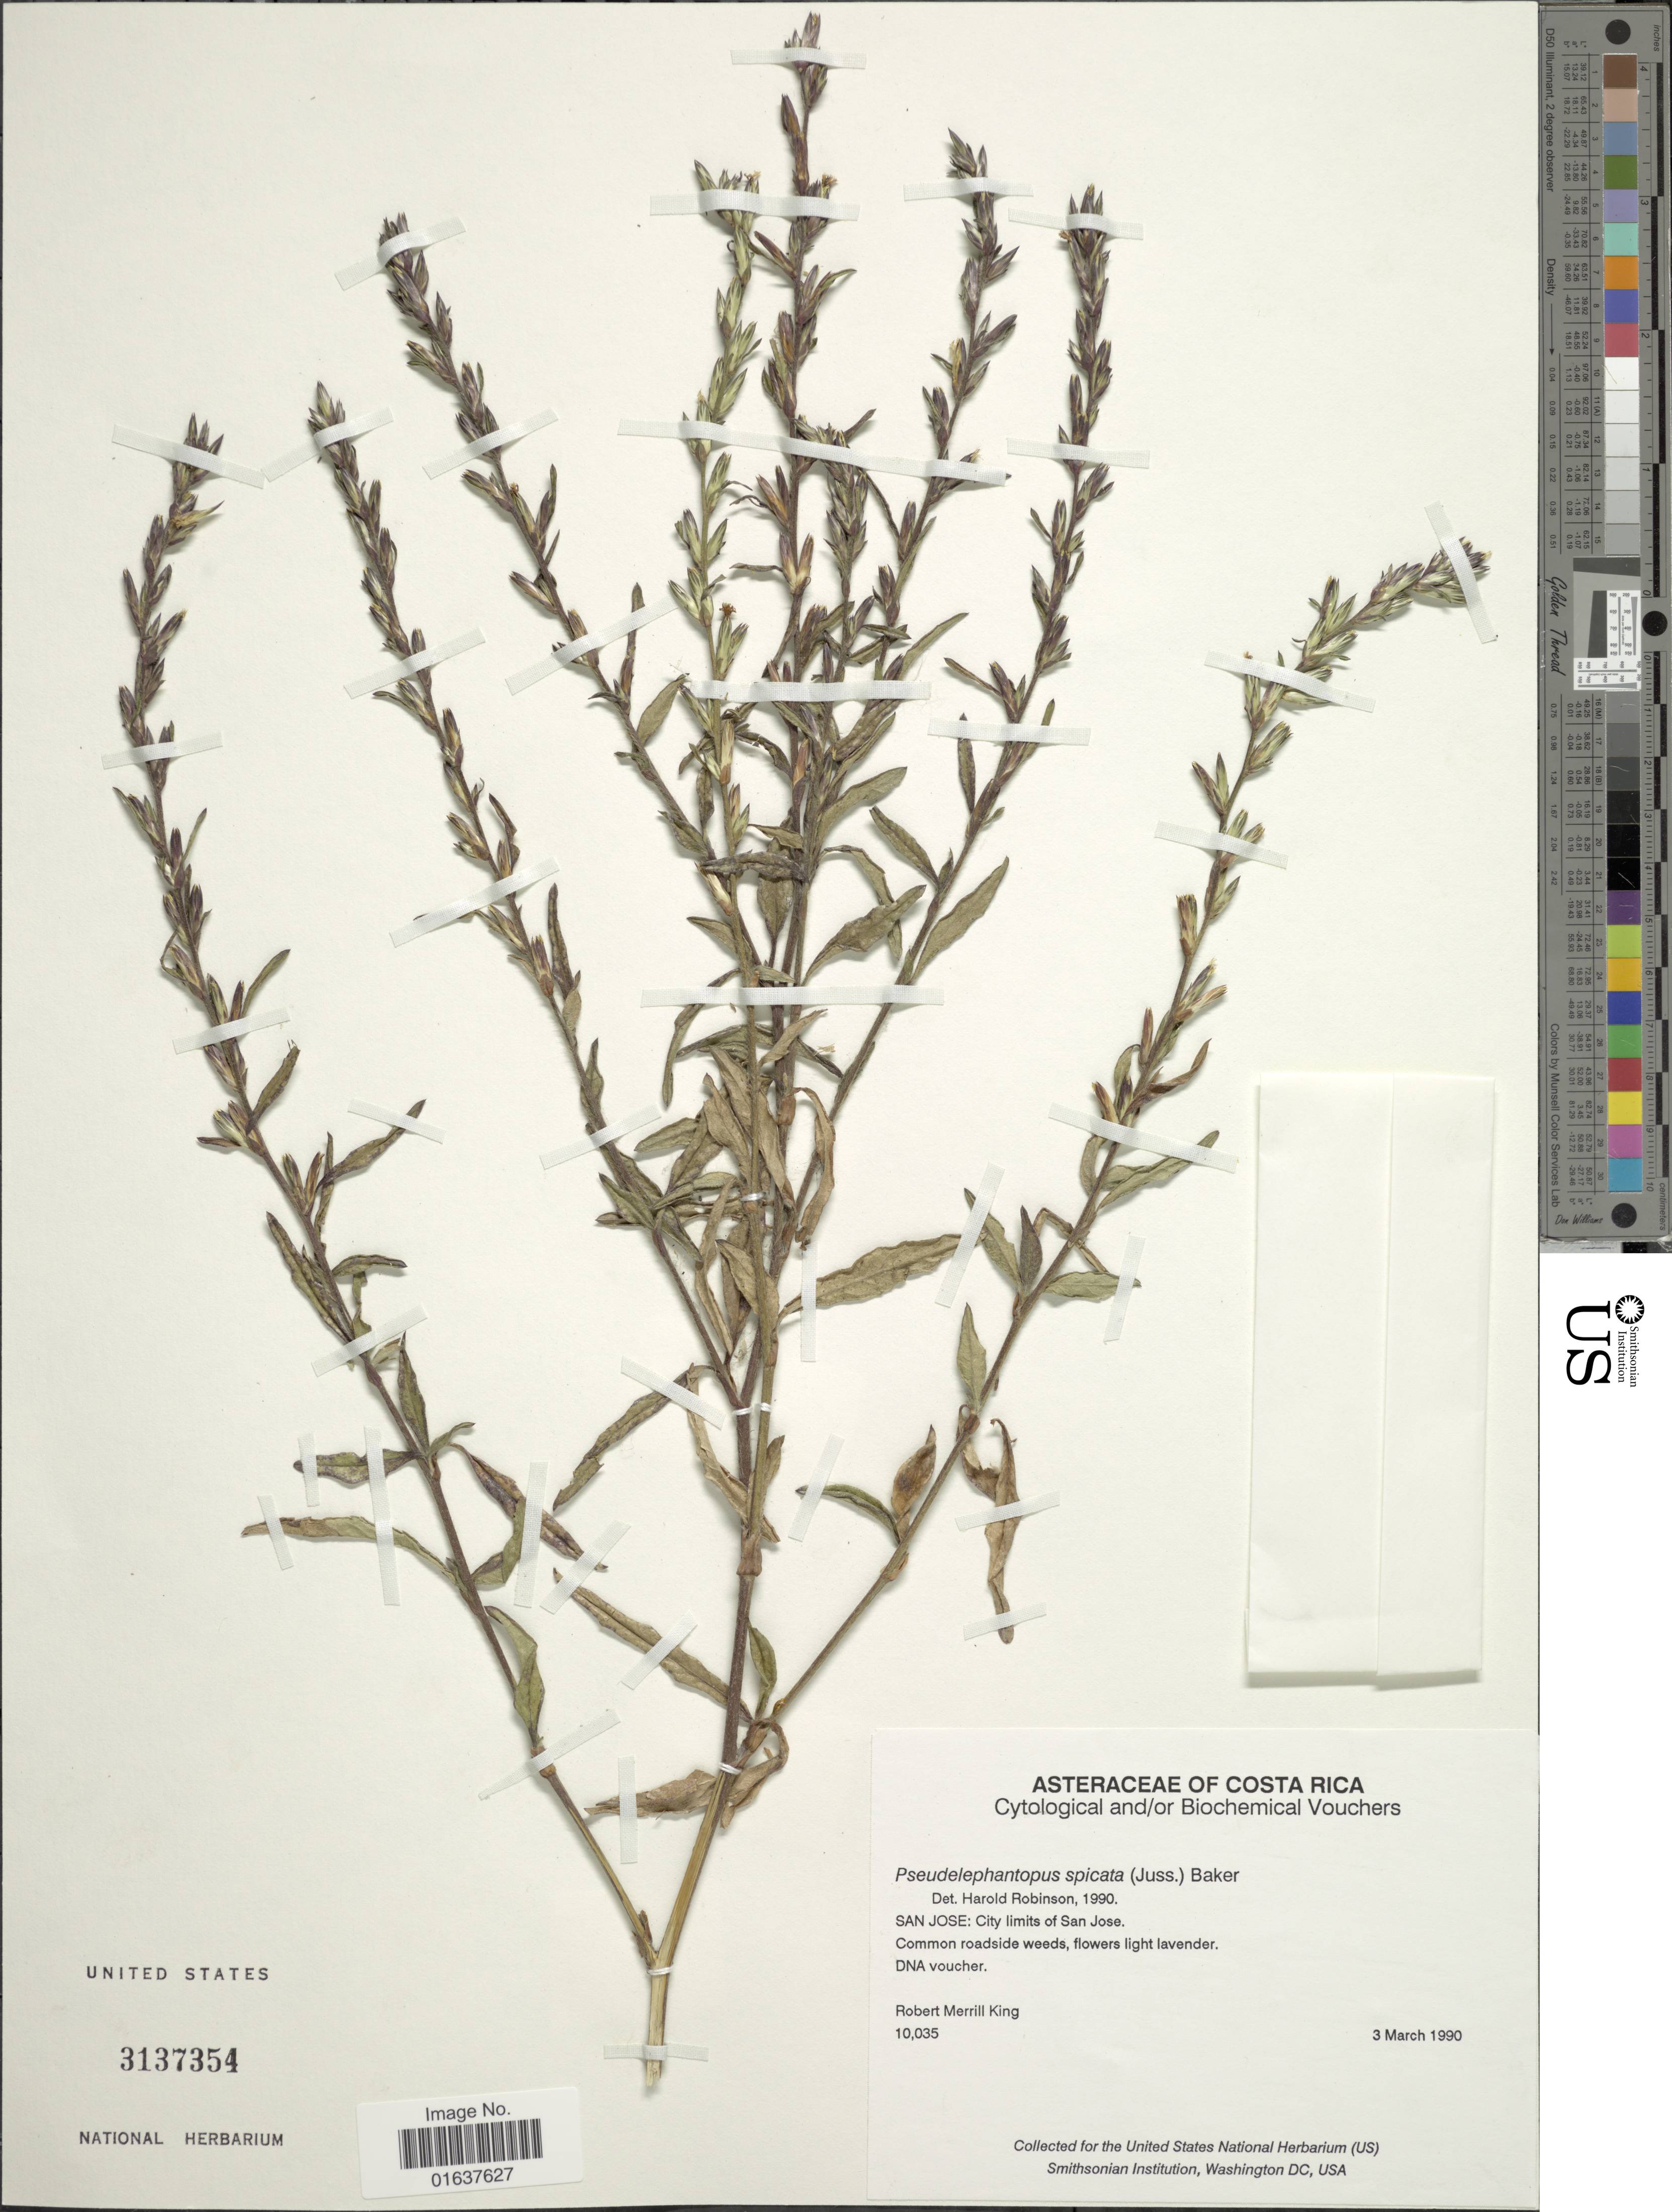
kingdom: Plantae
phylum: Tracheophyta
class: Magnoliopsida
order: Asterales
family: Asteraceae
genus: Pseudelephantopus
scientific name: Pseudelephantopus spicatus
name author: (Juss. ex Aubl.) C.F. Baker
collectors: R. M. King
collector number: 10035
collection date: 1990-03-03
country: Costa Rica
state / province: San José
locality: City limits of San Jose.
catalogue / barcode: US 3137354